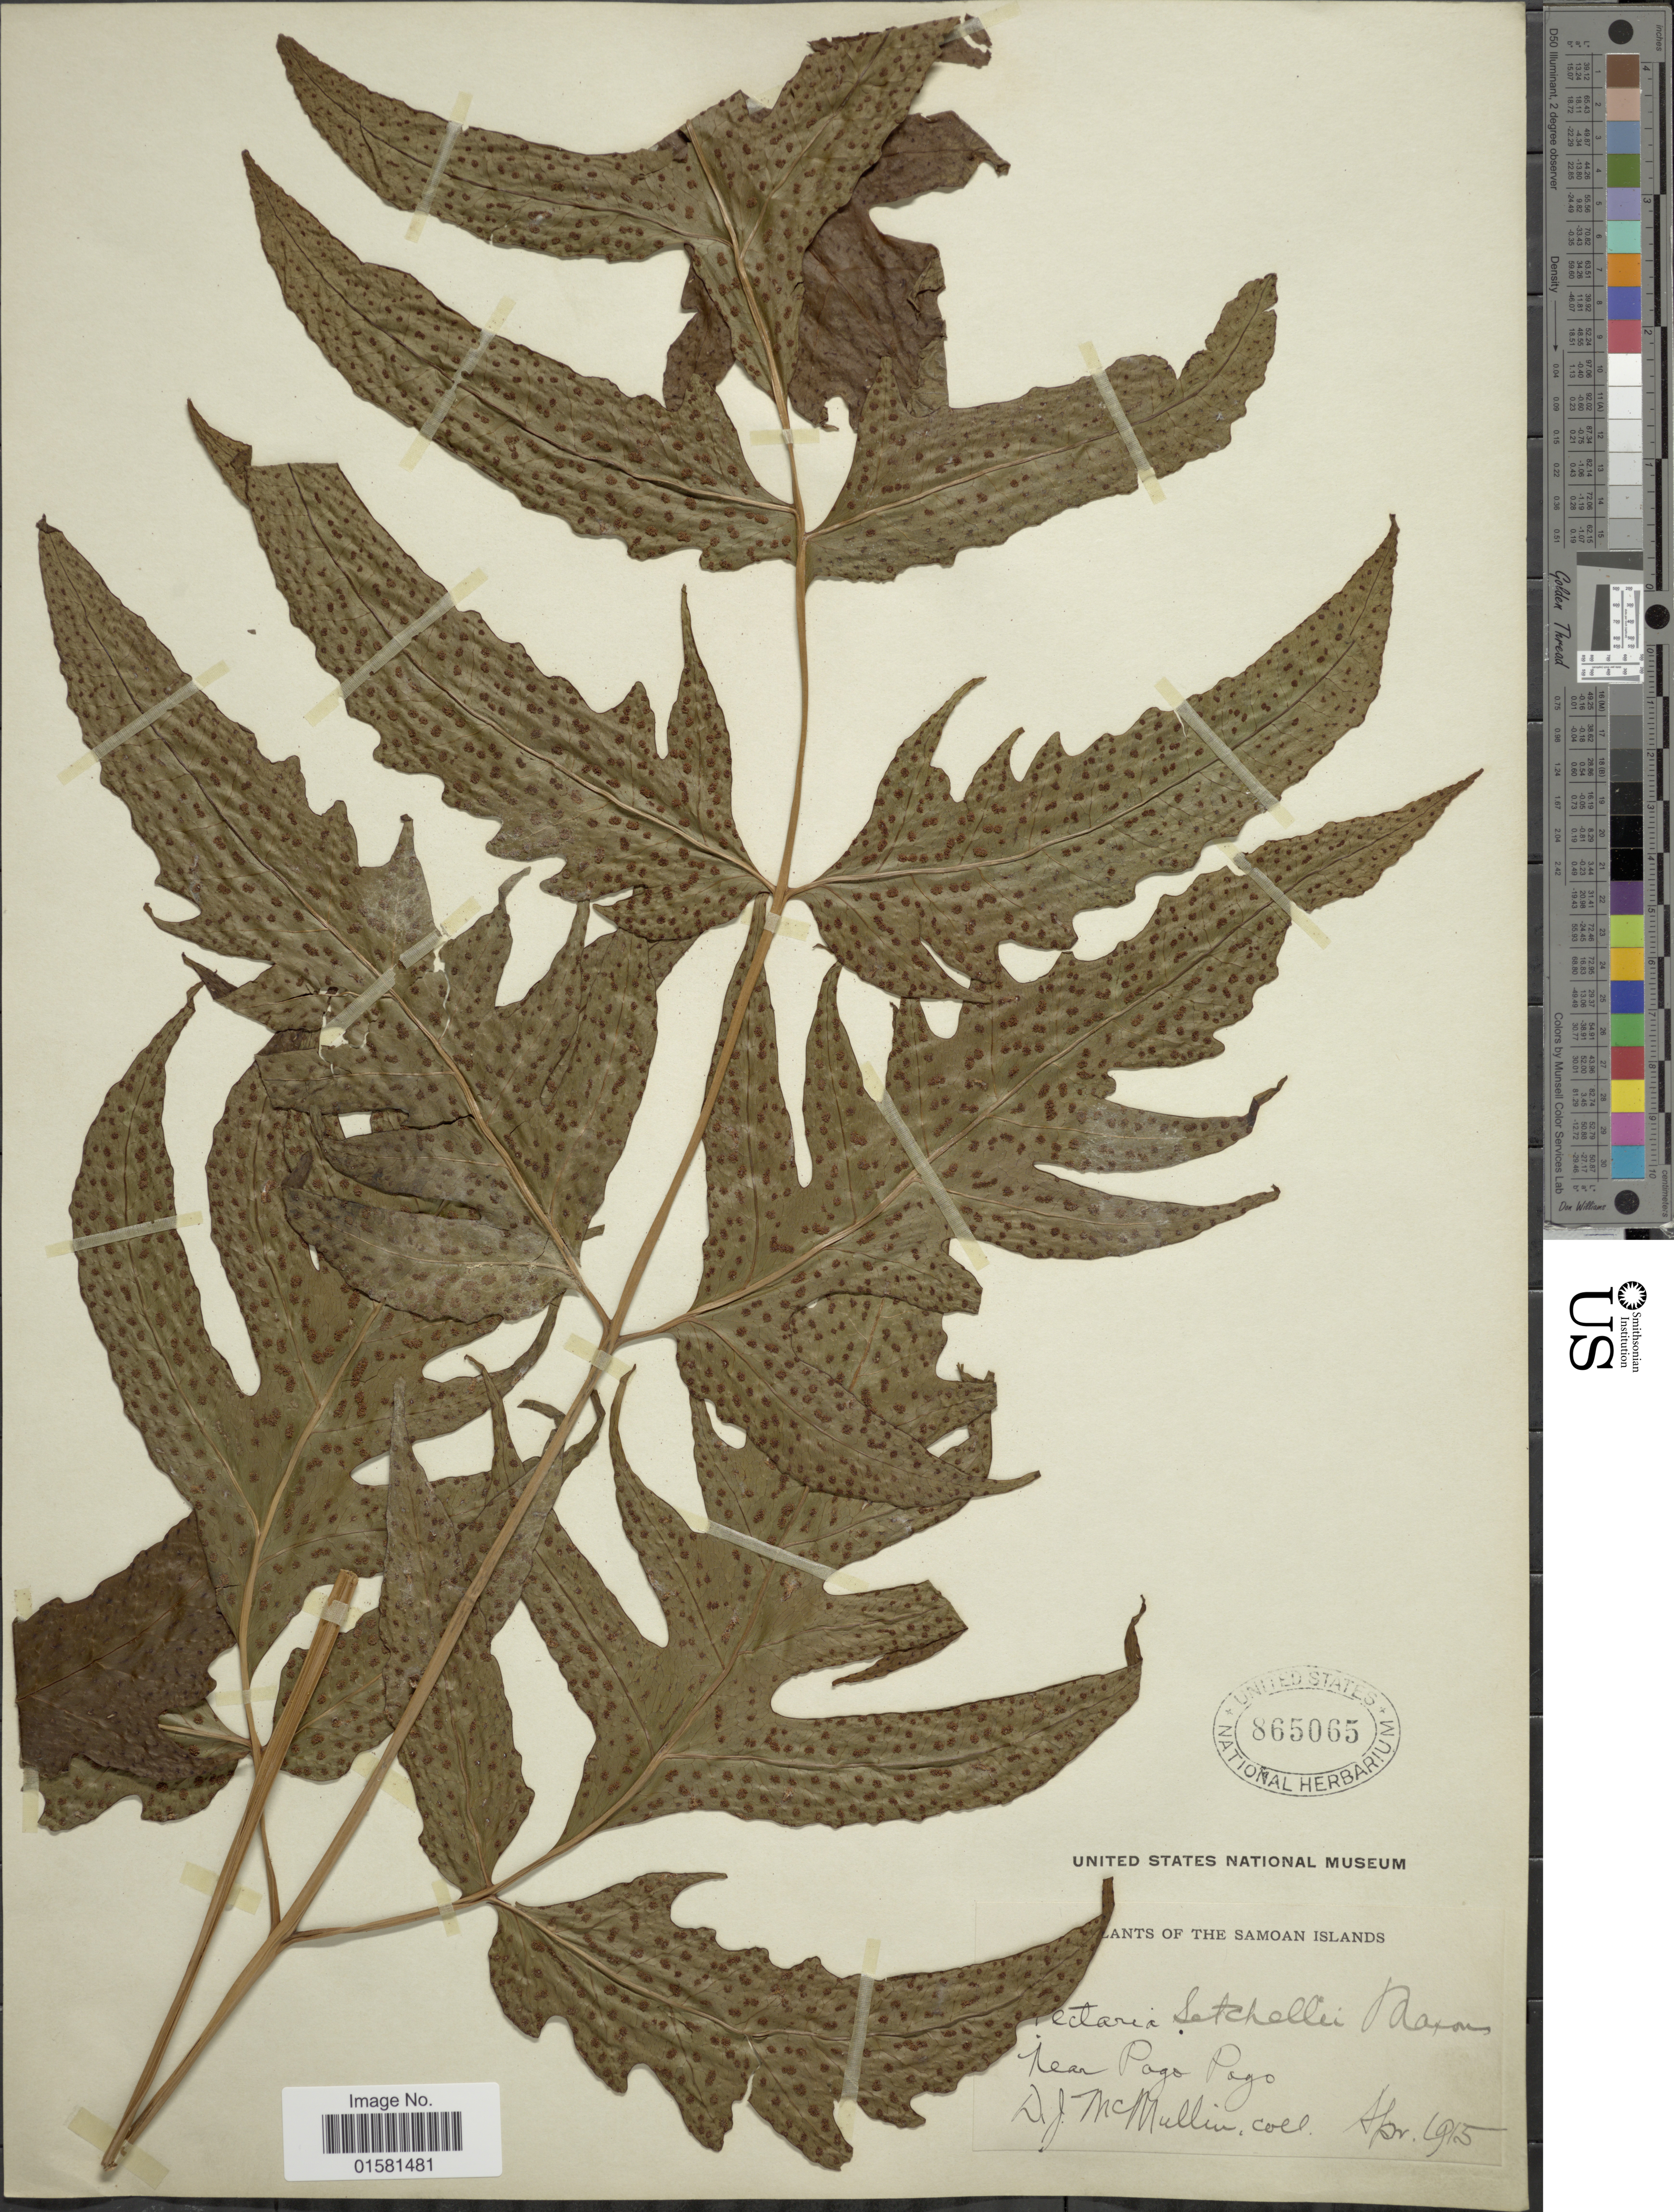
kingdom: Plantae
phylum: Tracheophyta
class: Polypodiopsida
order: Polypodiales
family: Tectariaceae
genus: Tectaria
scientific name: Tectaria setchellii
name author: Maxon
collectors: D. McMullin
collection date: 1915-04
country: American Samoa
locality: Samoan Islands, near Pago Pago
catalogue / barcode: US 865065